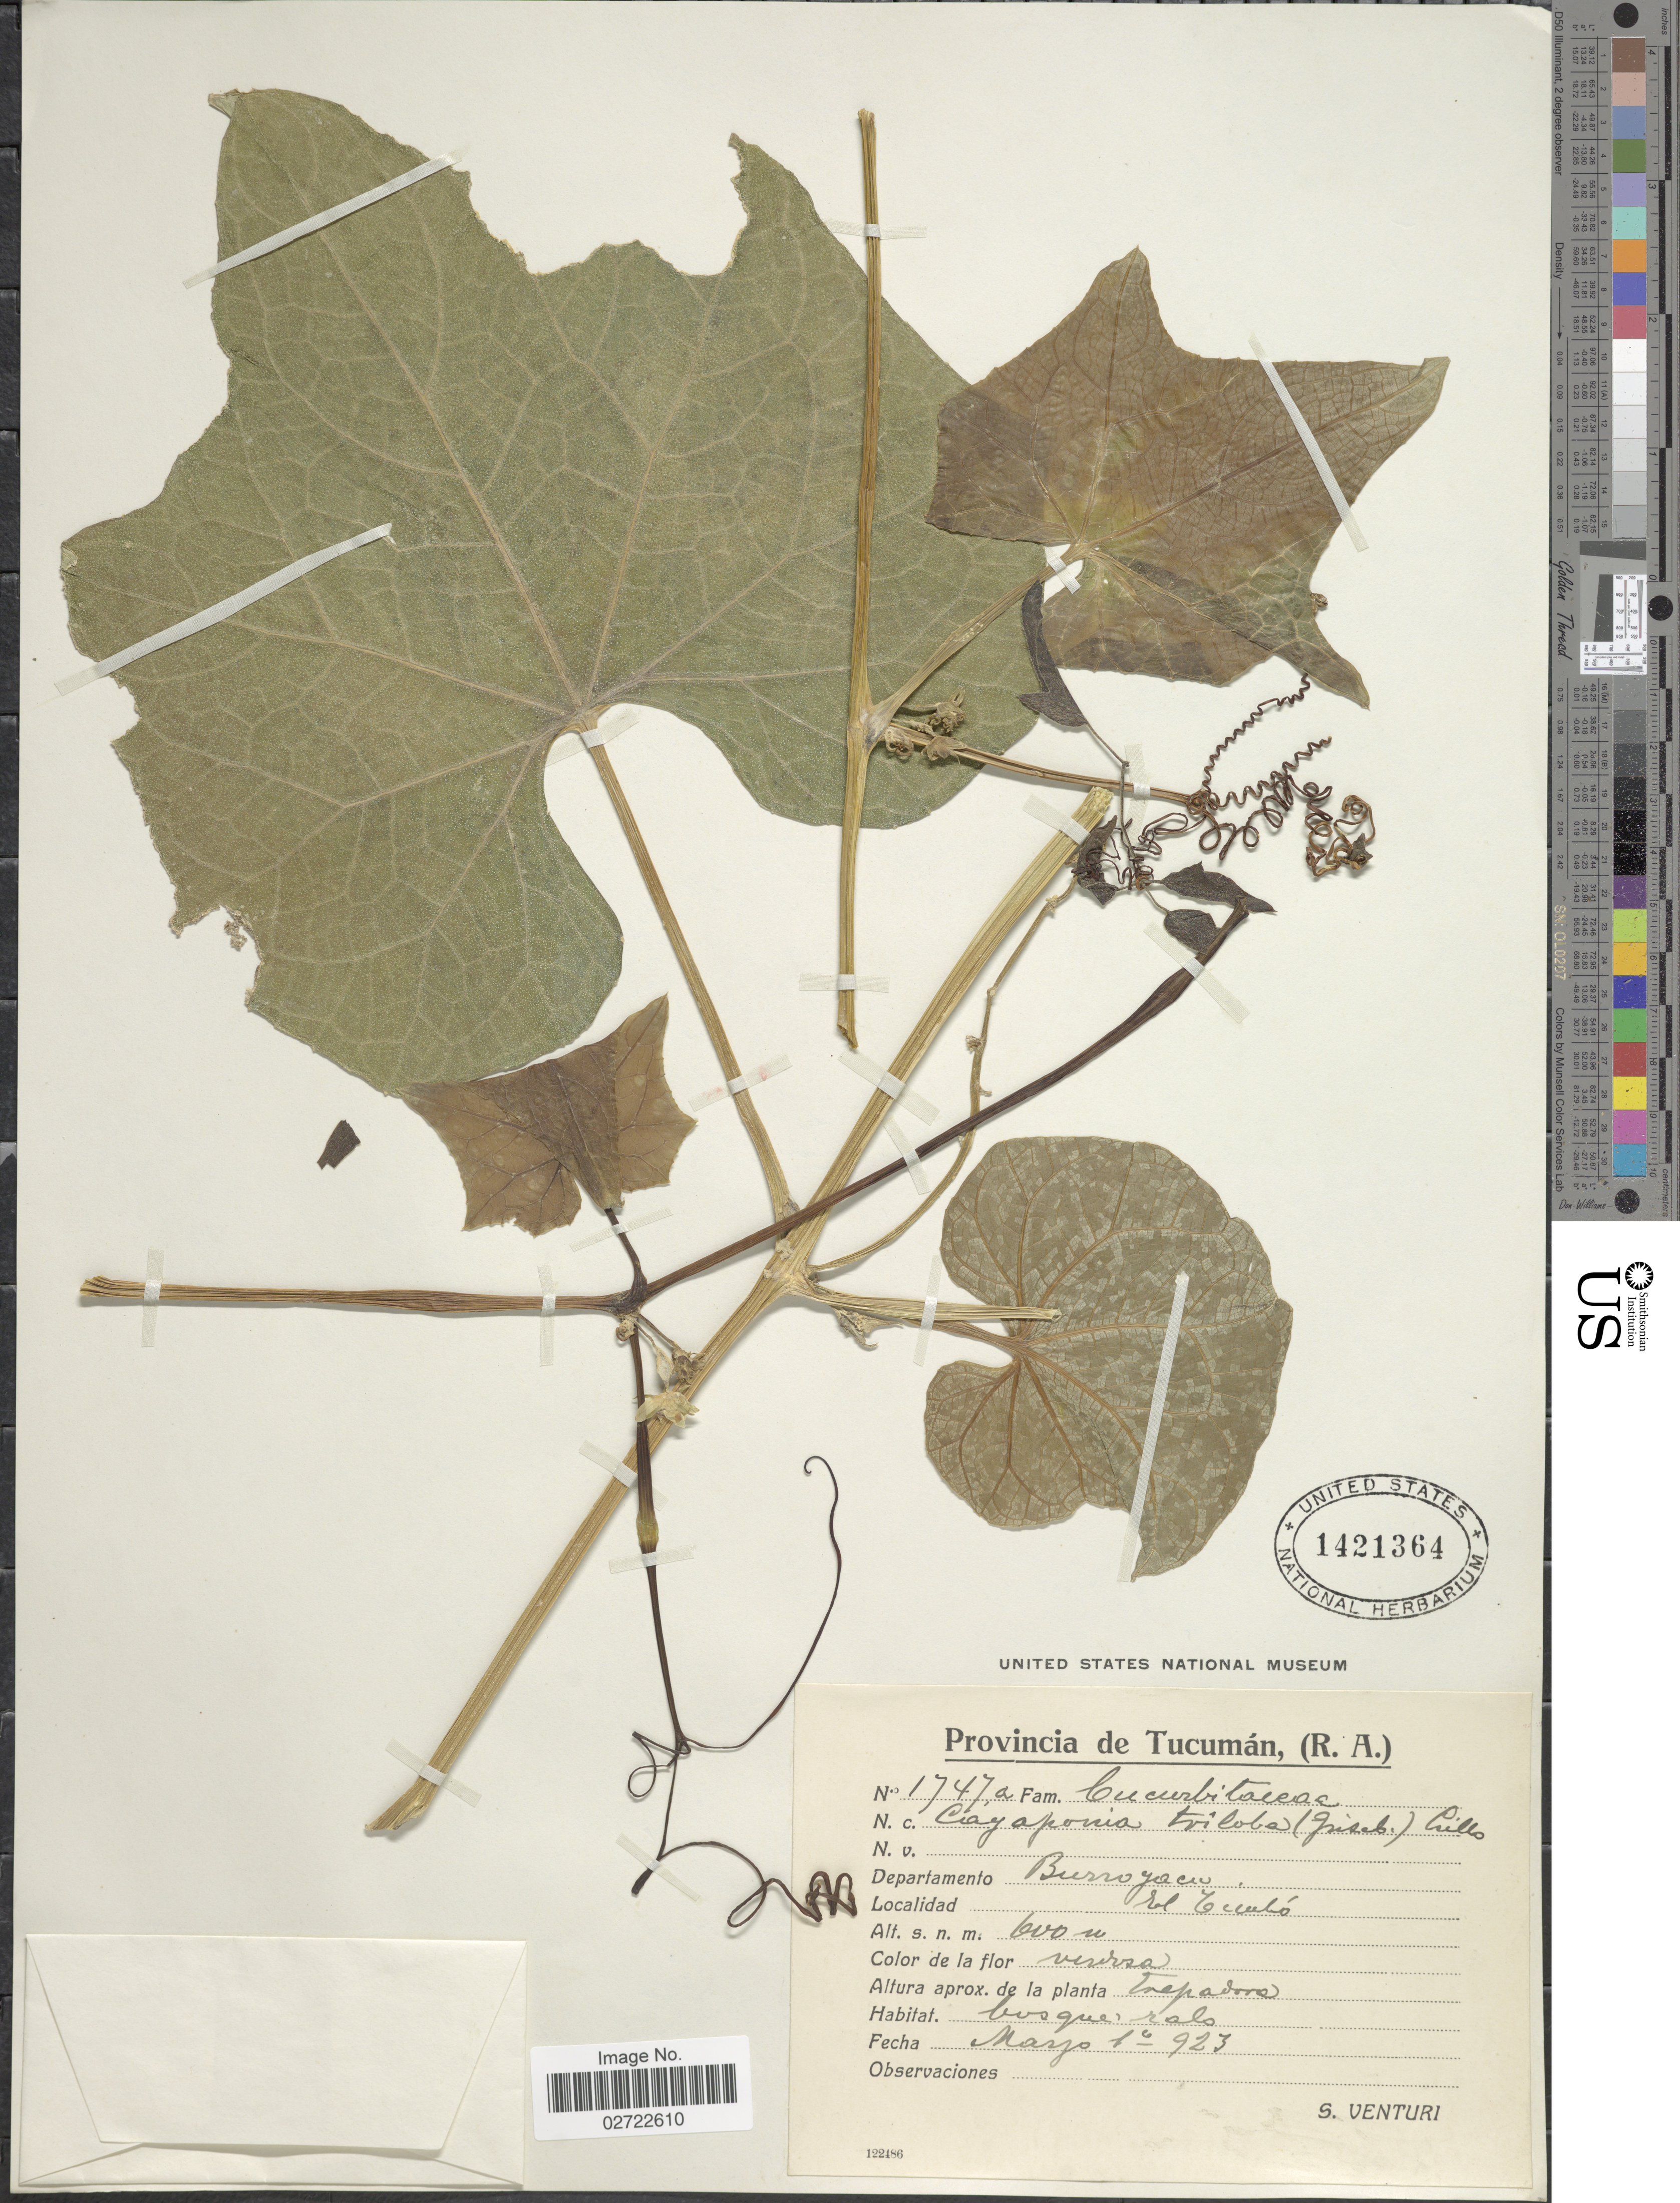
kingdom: Plantae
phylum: Tracheophyta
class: Magnoliopsida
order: Cucurbitales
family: Cucurbitaceae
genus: Sicyos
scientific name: Sicyos edulis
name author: Jacq.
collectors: S. Venturi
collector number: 1747a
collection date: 1923-03-01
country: Argentina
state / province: Tucuman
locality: Provincia de Tucuman, (R.A.). Departamento Burruyacú. El Timbó.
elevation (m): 600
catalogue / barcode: US 1421364